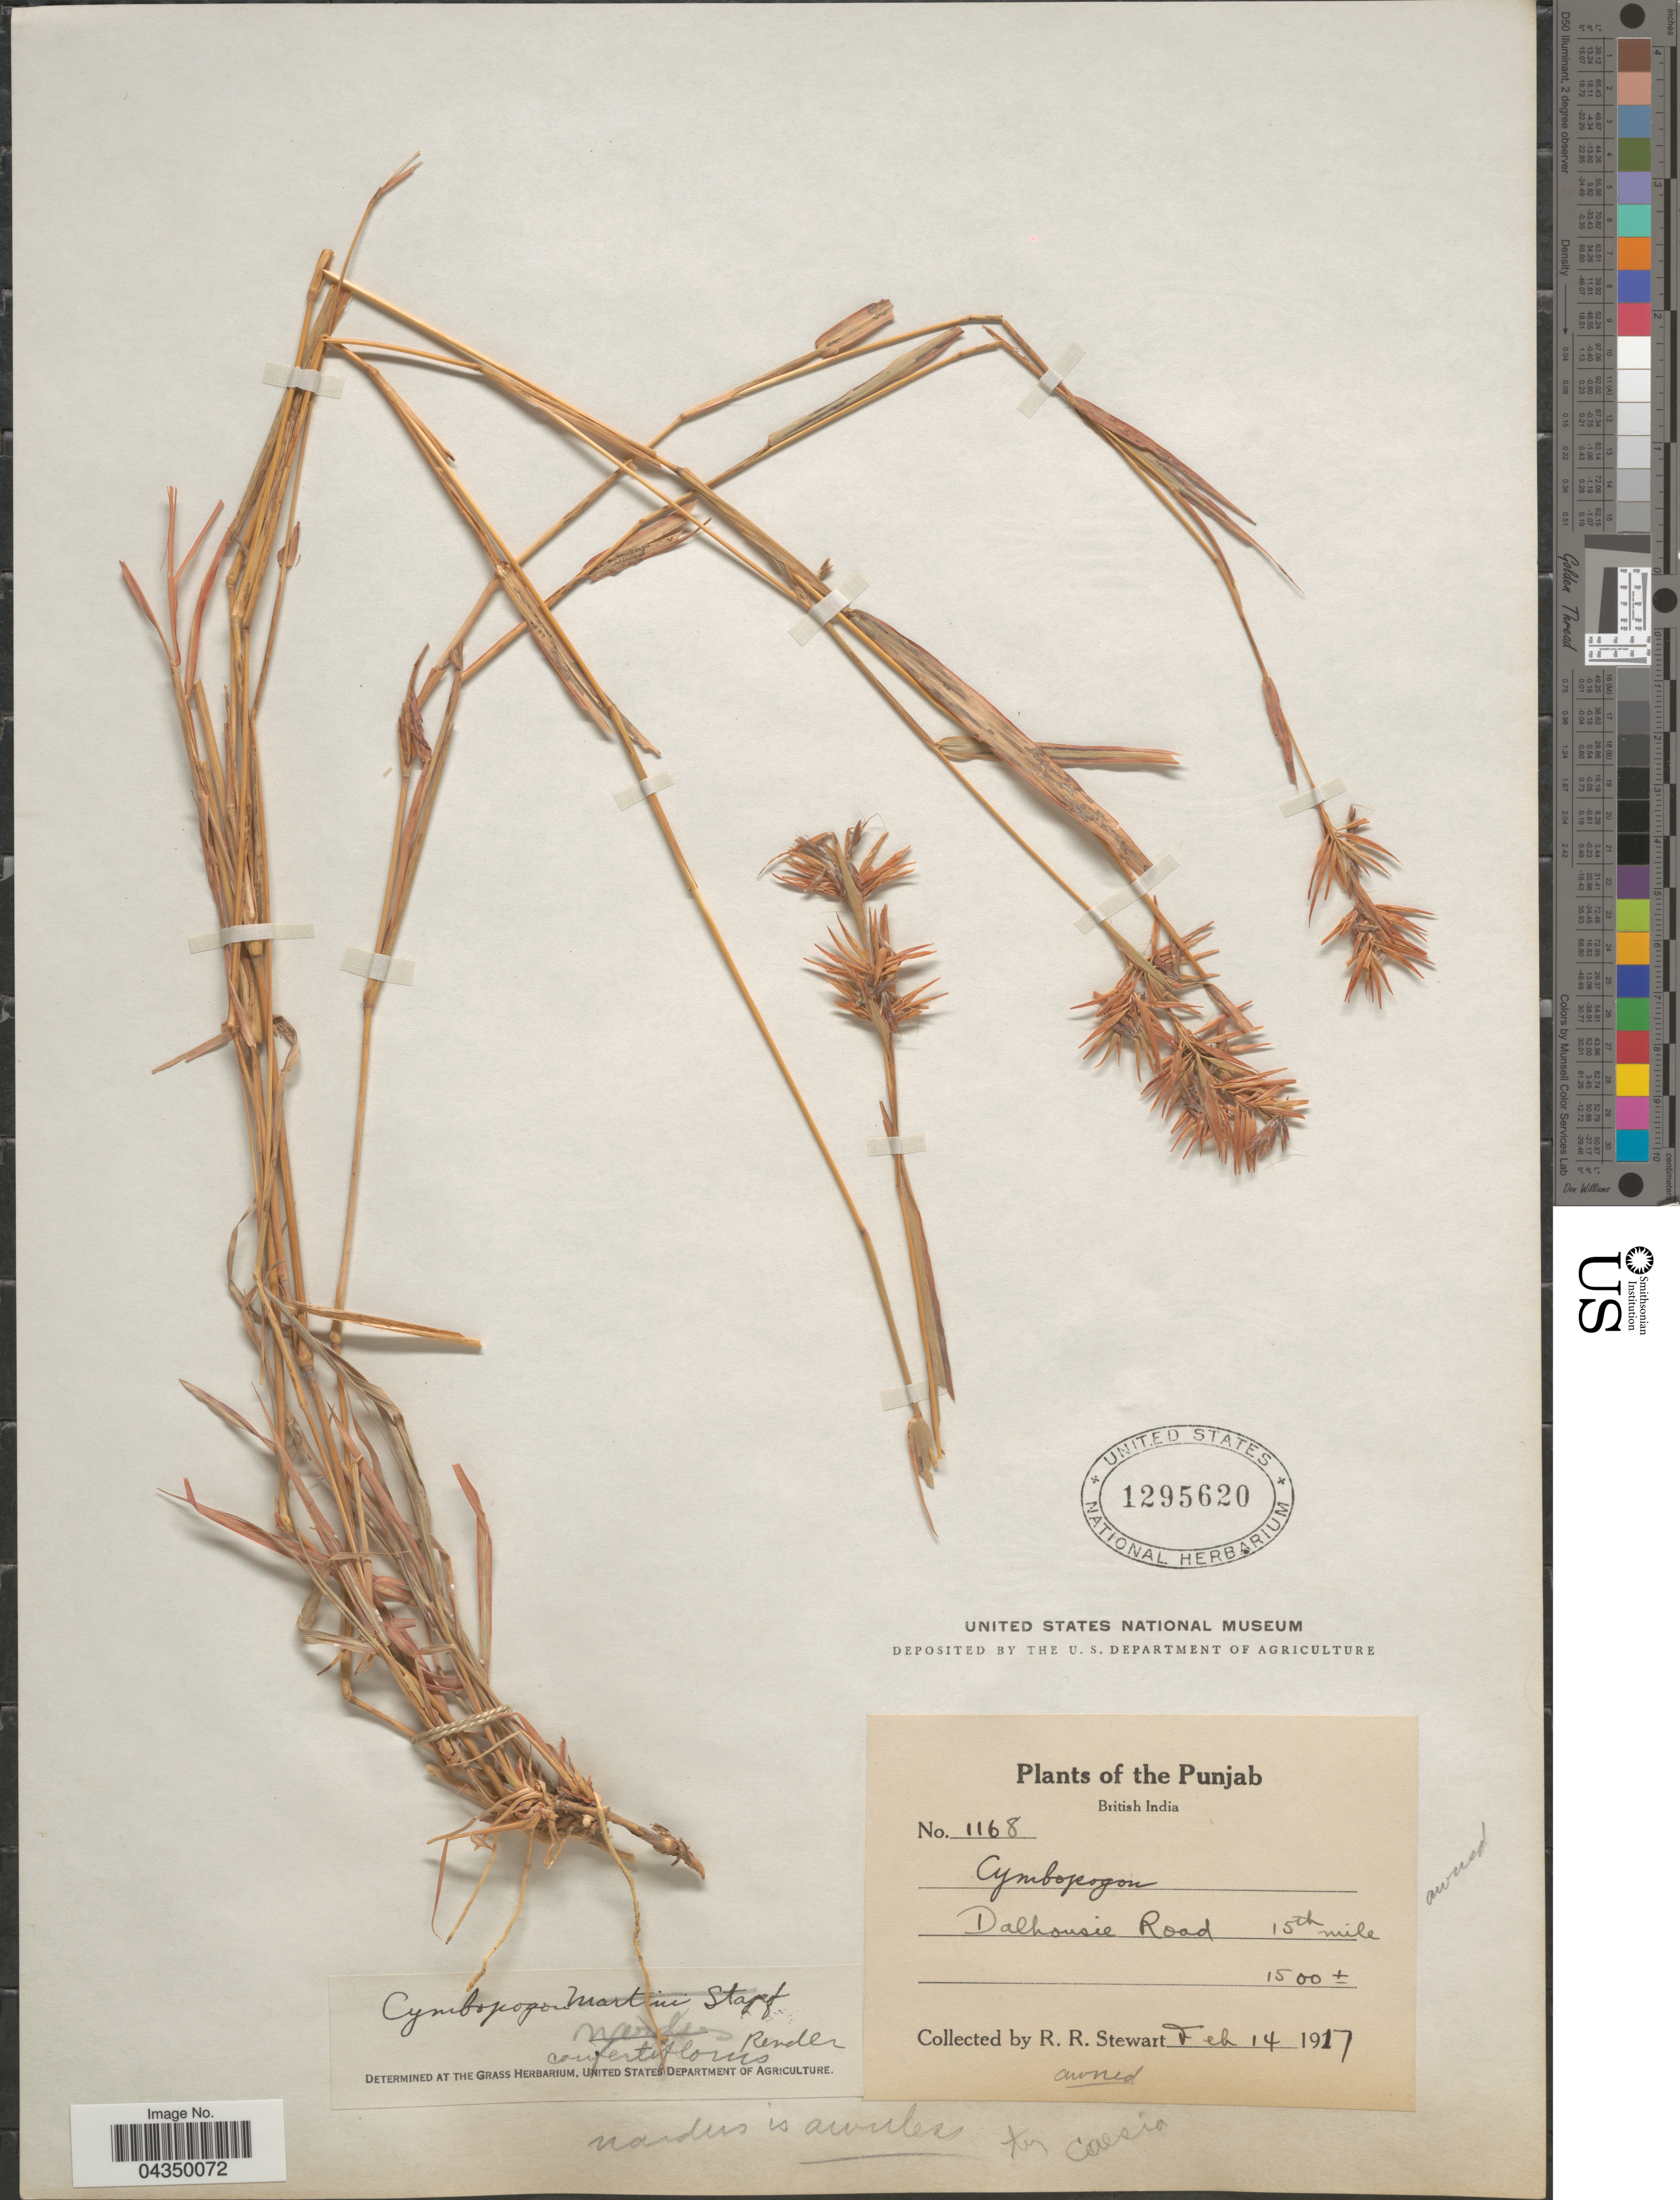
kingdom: Plantae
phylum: Tracheophyta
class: Liliopsida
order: Poales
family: Poaceae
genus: Cymbopogon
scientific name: Cymbopogon nardus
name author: (L.) Rendle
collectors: R. Stewart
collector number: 1168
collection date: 1917-02-14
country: India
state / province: Himachal Pradesh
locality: British India. Dalhousie Road. 15th mile.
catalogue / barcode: US 1295620